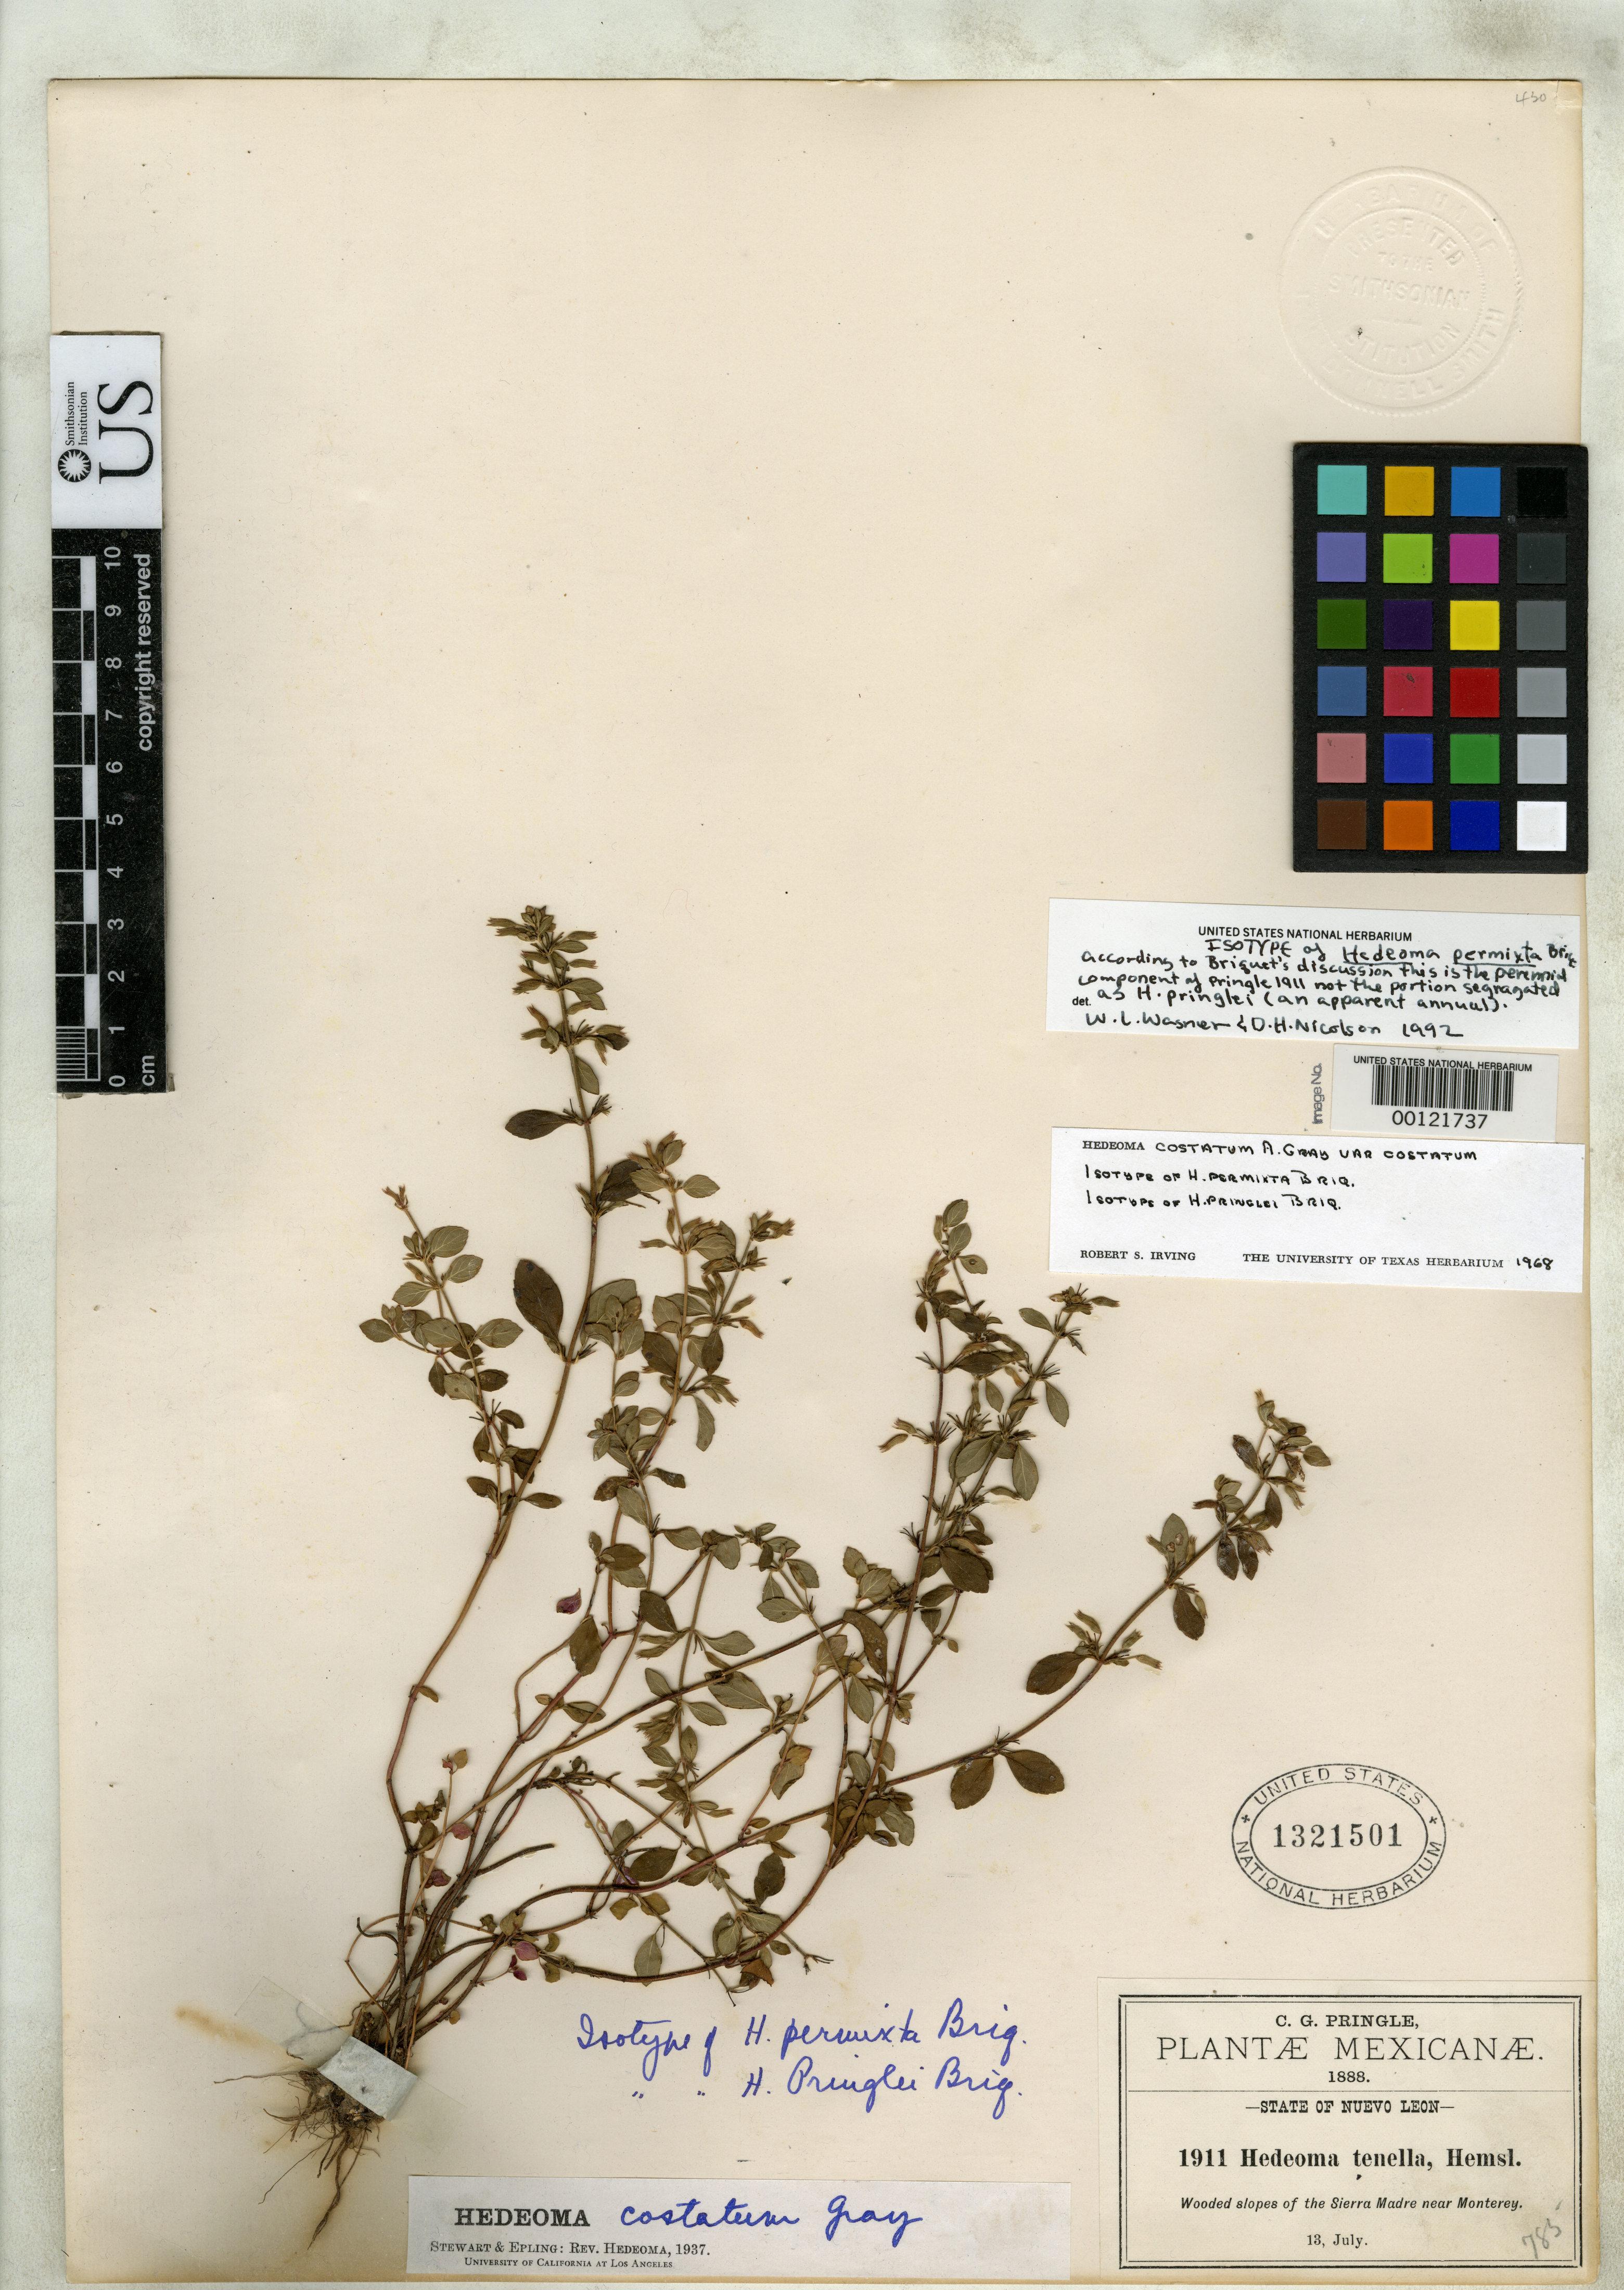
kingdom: Plantae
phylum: Tracheophyta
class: Magnoliopsida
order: Lamiales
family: Lamiaceae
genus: Hedeoma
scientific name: Hedeoma permixta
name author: Briq.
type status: Isotype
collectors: C. G. Pringle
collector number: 1911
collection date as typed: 13 Jul 1888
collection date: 1888-07-13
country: Mexico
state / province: Nuevo León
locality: Wooded slopes of Sierra Madre near Monterrey.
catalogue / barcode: US 1321501